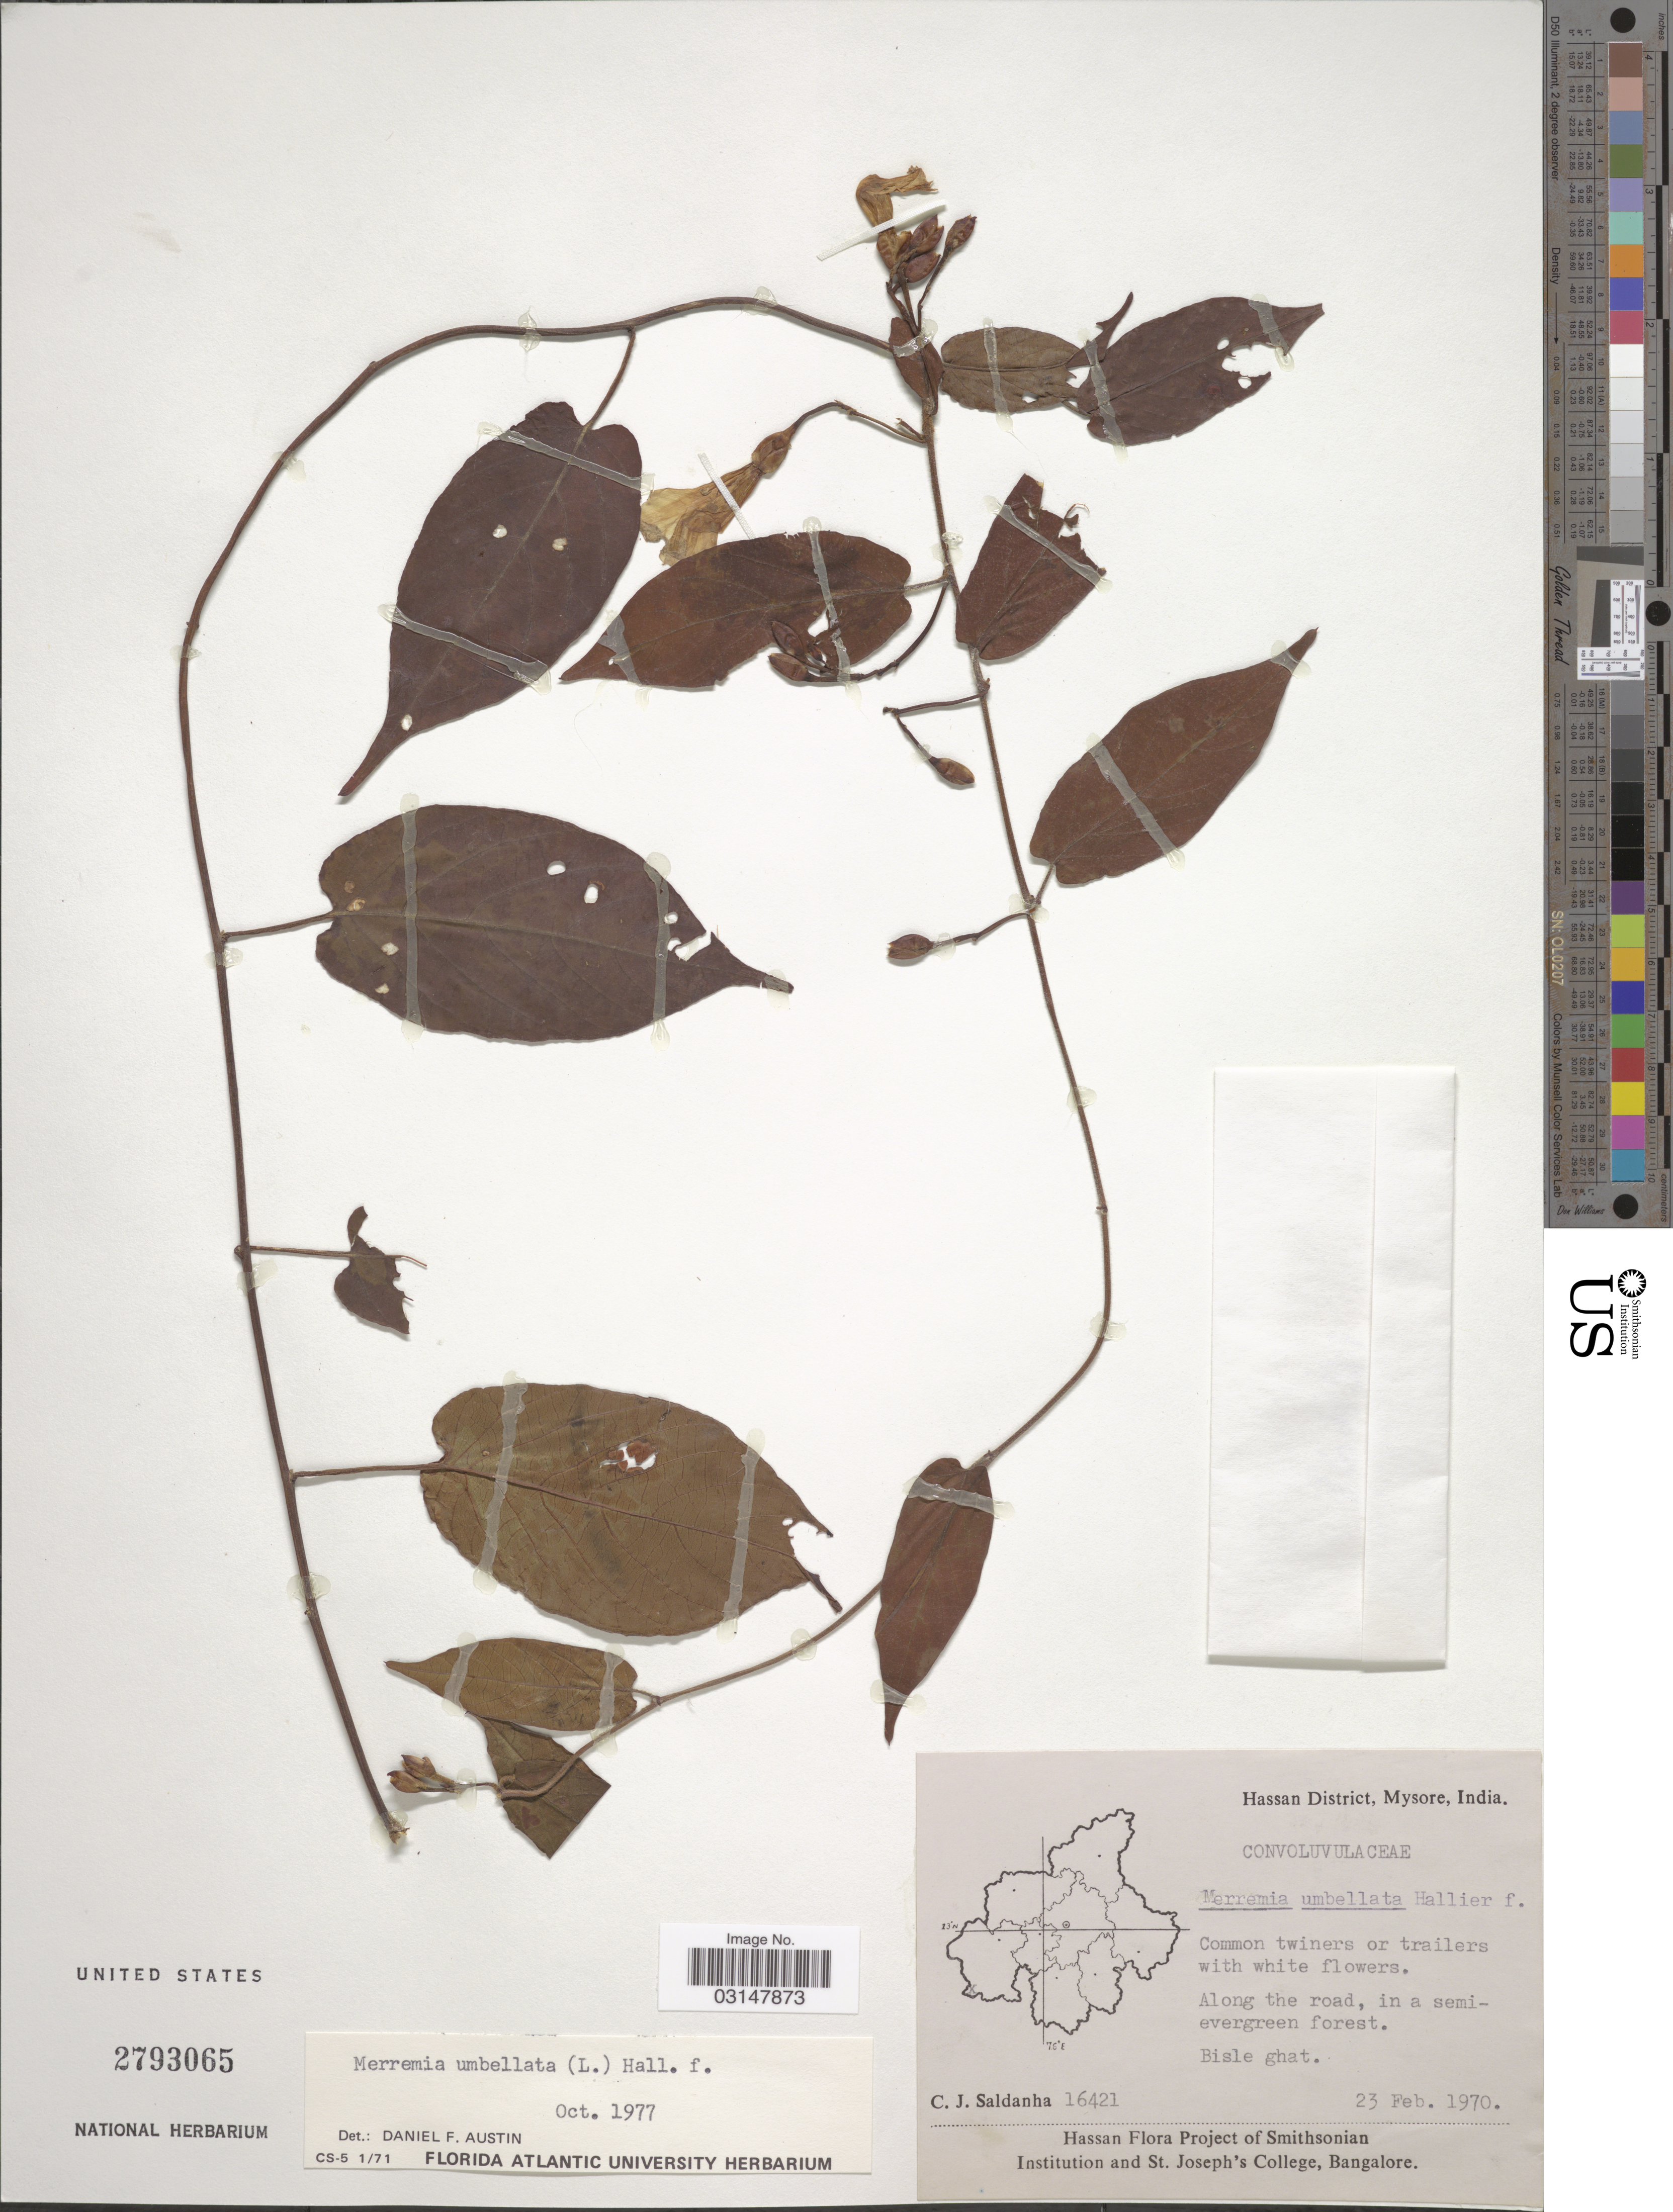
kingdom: Plantae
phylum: Tracheophyta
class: Magnoliopsida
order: Solanales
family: Convolvulaceae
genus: Camonea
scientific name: Camonea pilosa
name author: (Houtt.) A. R. Simões & Staples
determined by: Strong, Mark T., (BOT), Smithsonian Institution - National Museum of Natural History (UNITED STATES)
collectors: C. J. Saldanha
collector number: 16421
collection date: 1970-02-23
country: India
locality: Hassa District, Mysore. Bisle ghat.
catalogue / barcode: US 2793065